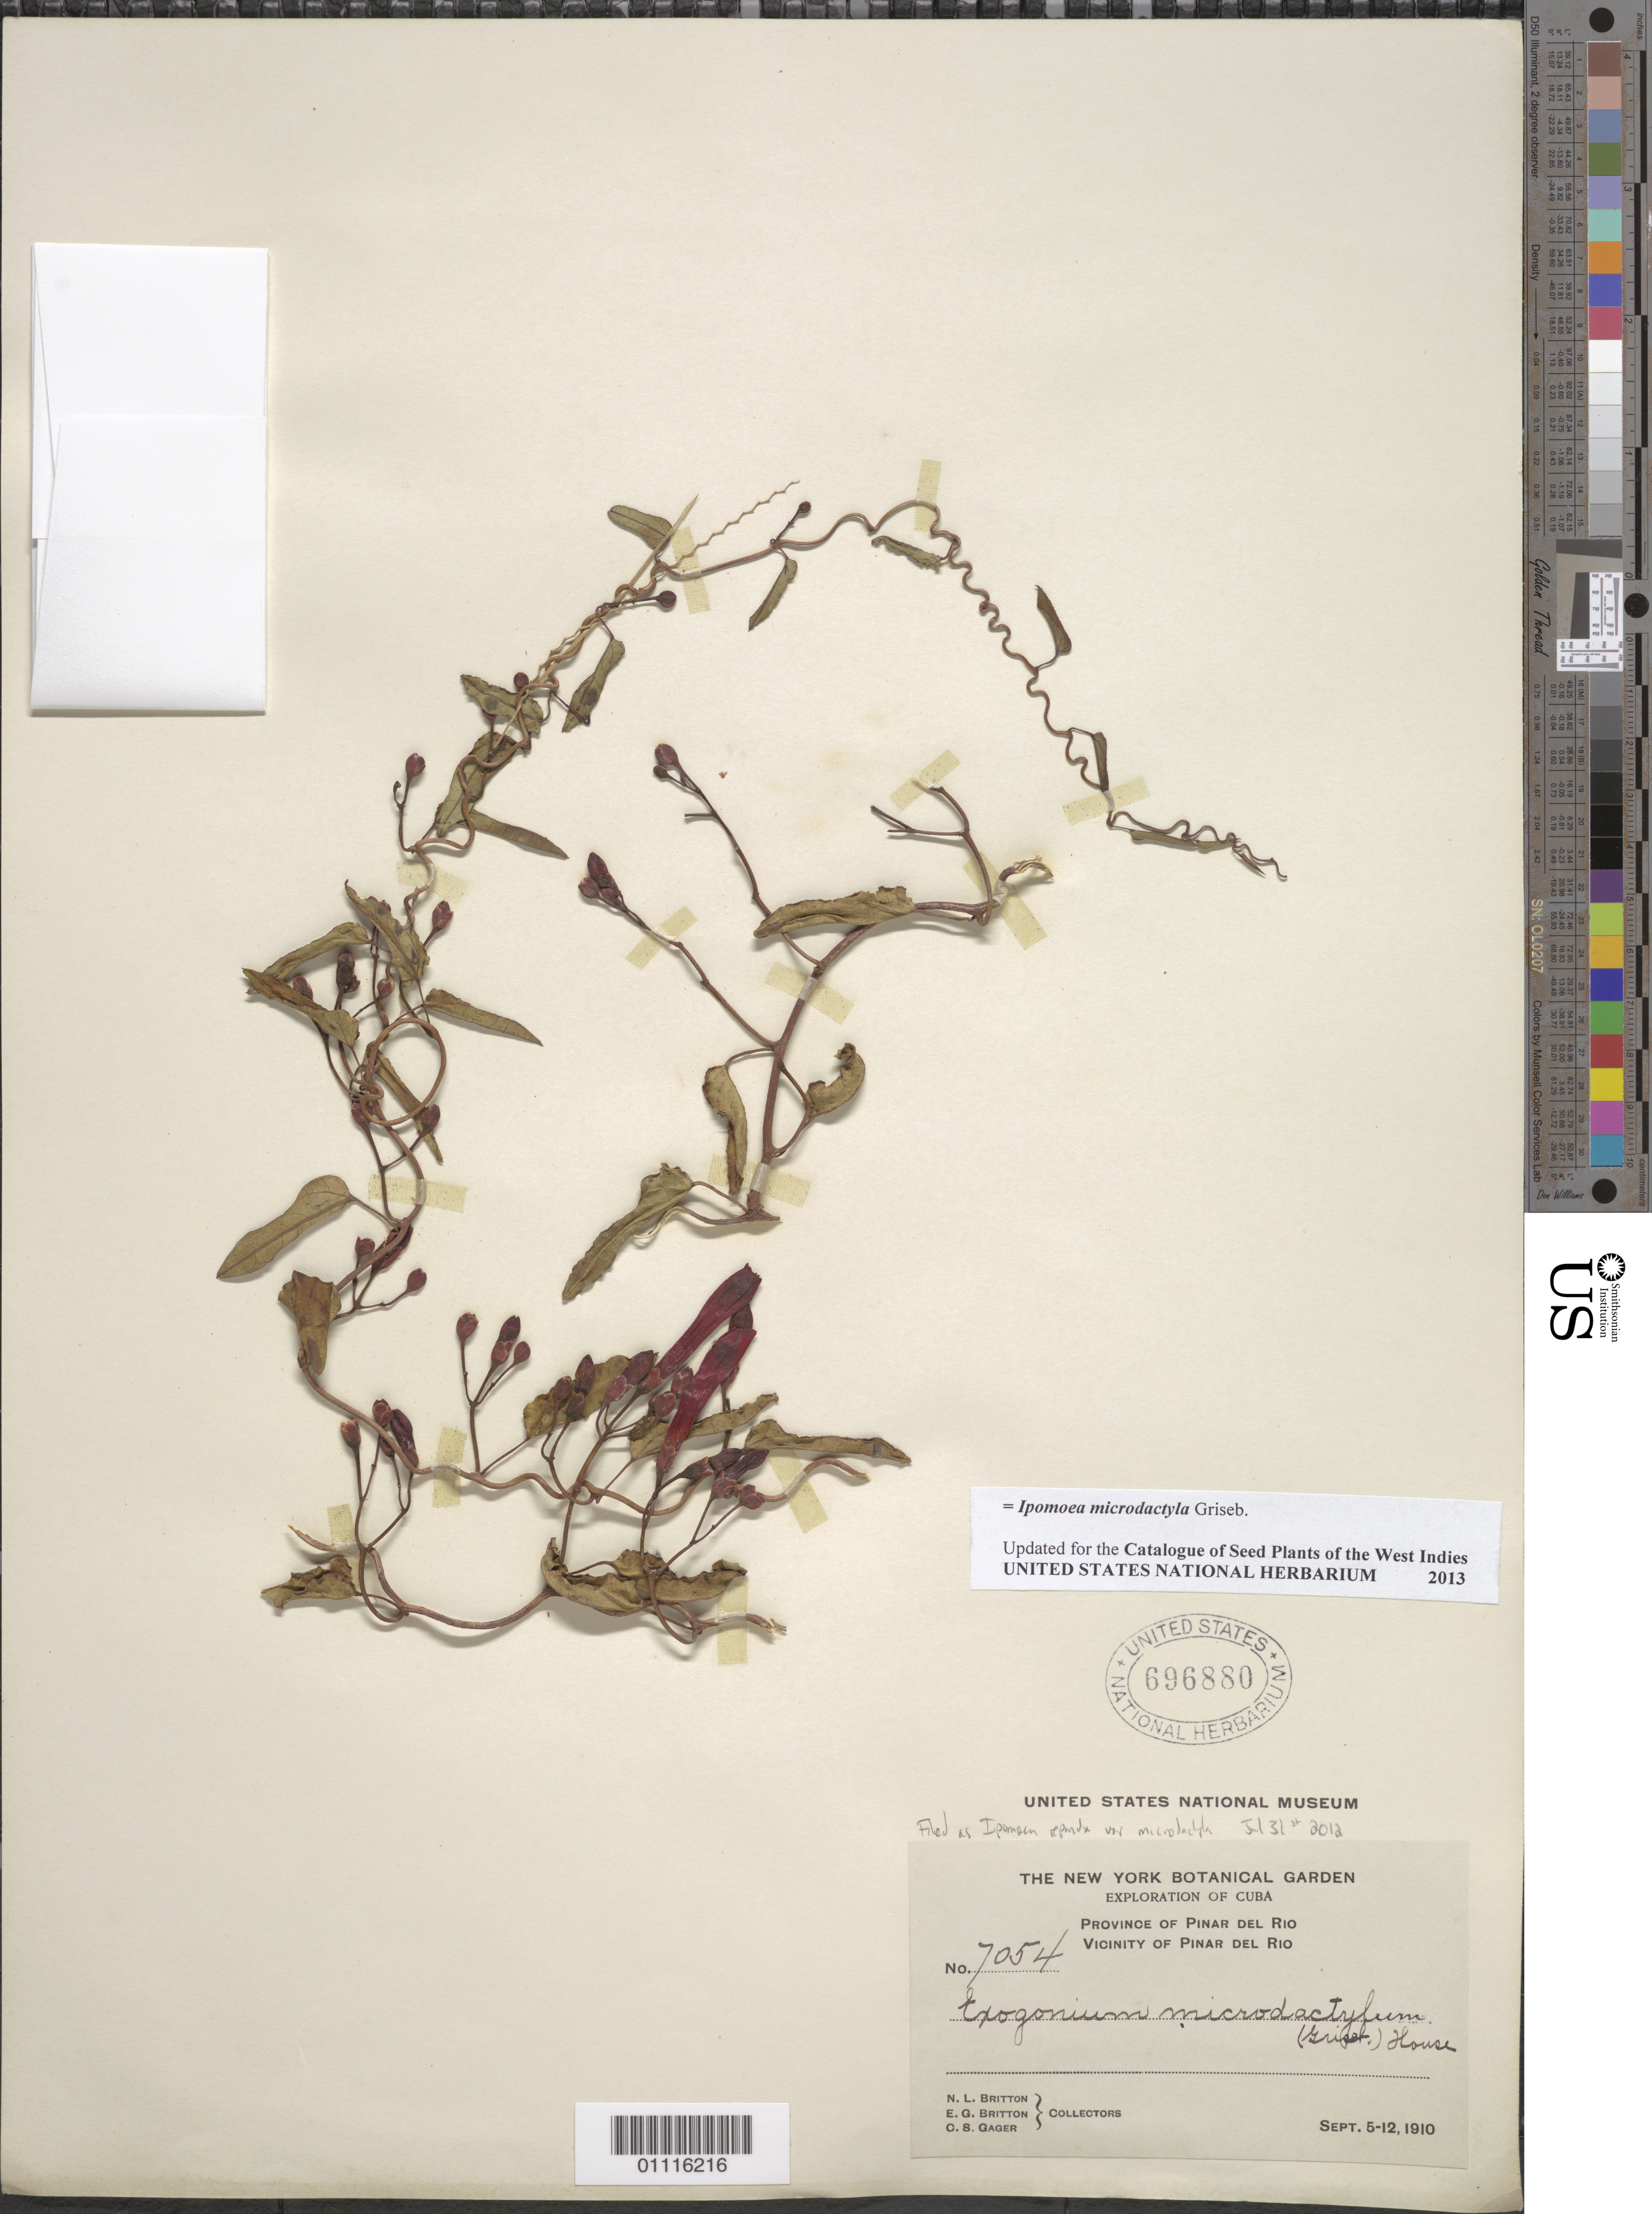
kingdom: Plantae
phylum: Tracheophyta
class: Magnoliopsida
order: Solanales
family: Convolvulaceae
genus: Ipomoea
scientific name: Ipomoea microdactyla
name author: Griseb.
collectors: N. Britton, E. G. Britton & C. Gager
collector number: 7054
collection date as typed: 05 Sep 1910 to 12 Sep 1910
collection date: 1910-09-05/1910-09-12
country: Cuba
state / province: Pinar del Rio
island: Cuba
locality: Vicinity of Pinar del Rio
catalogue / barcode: US 696880